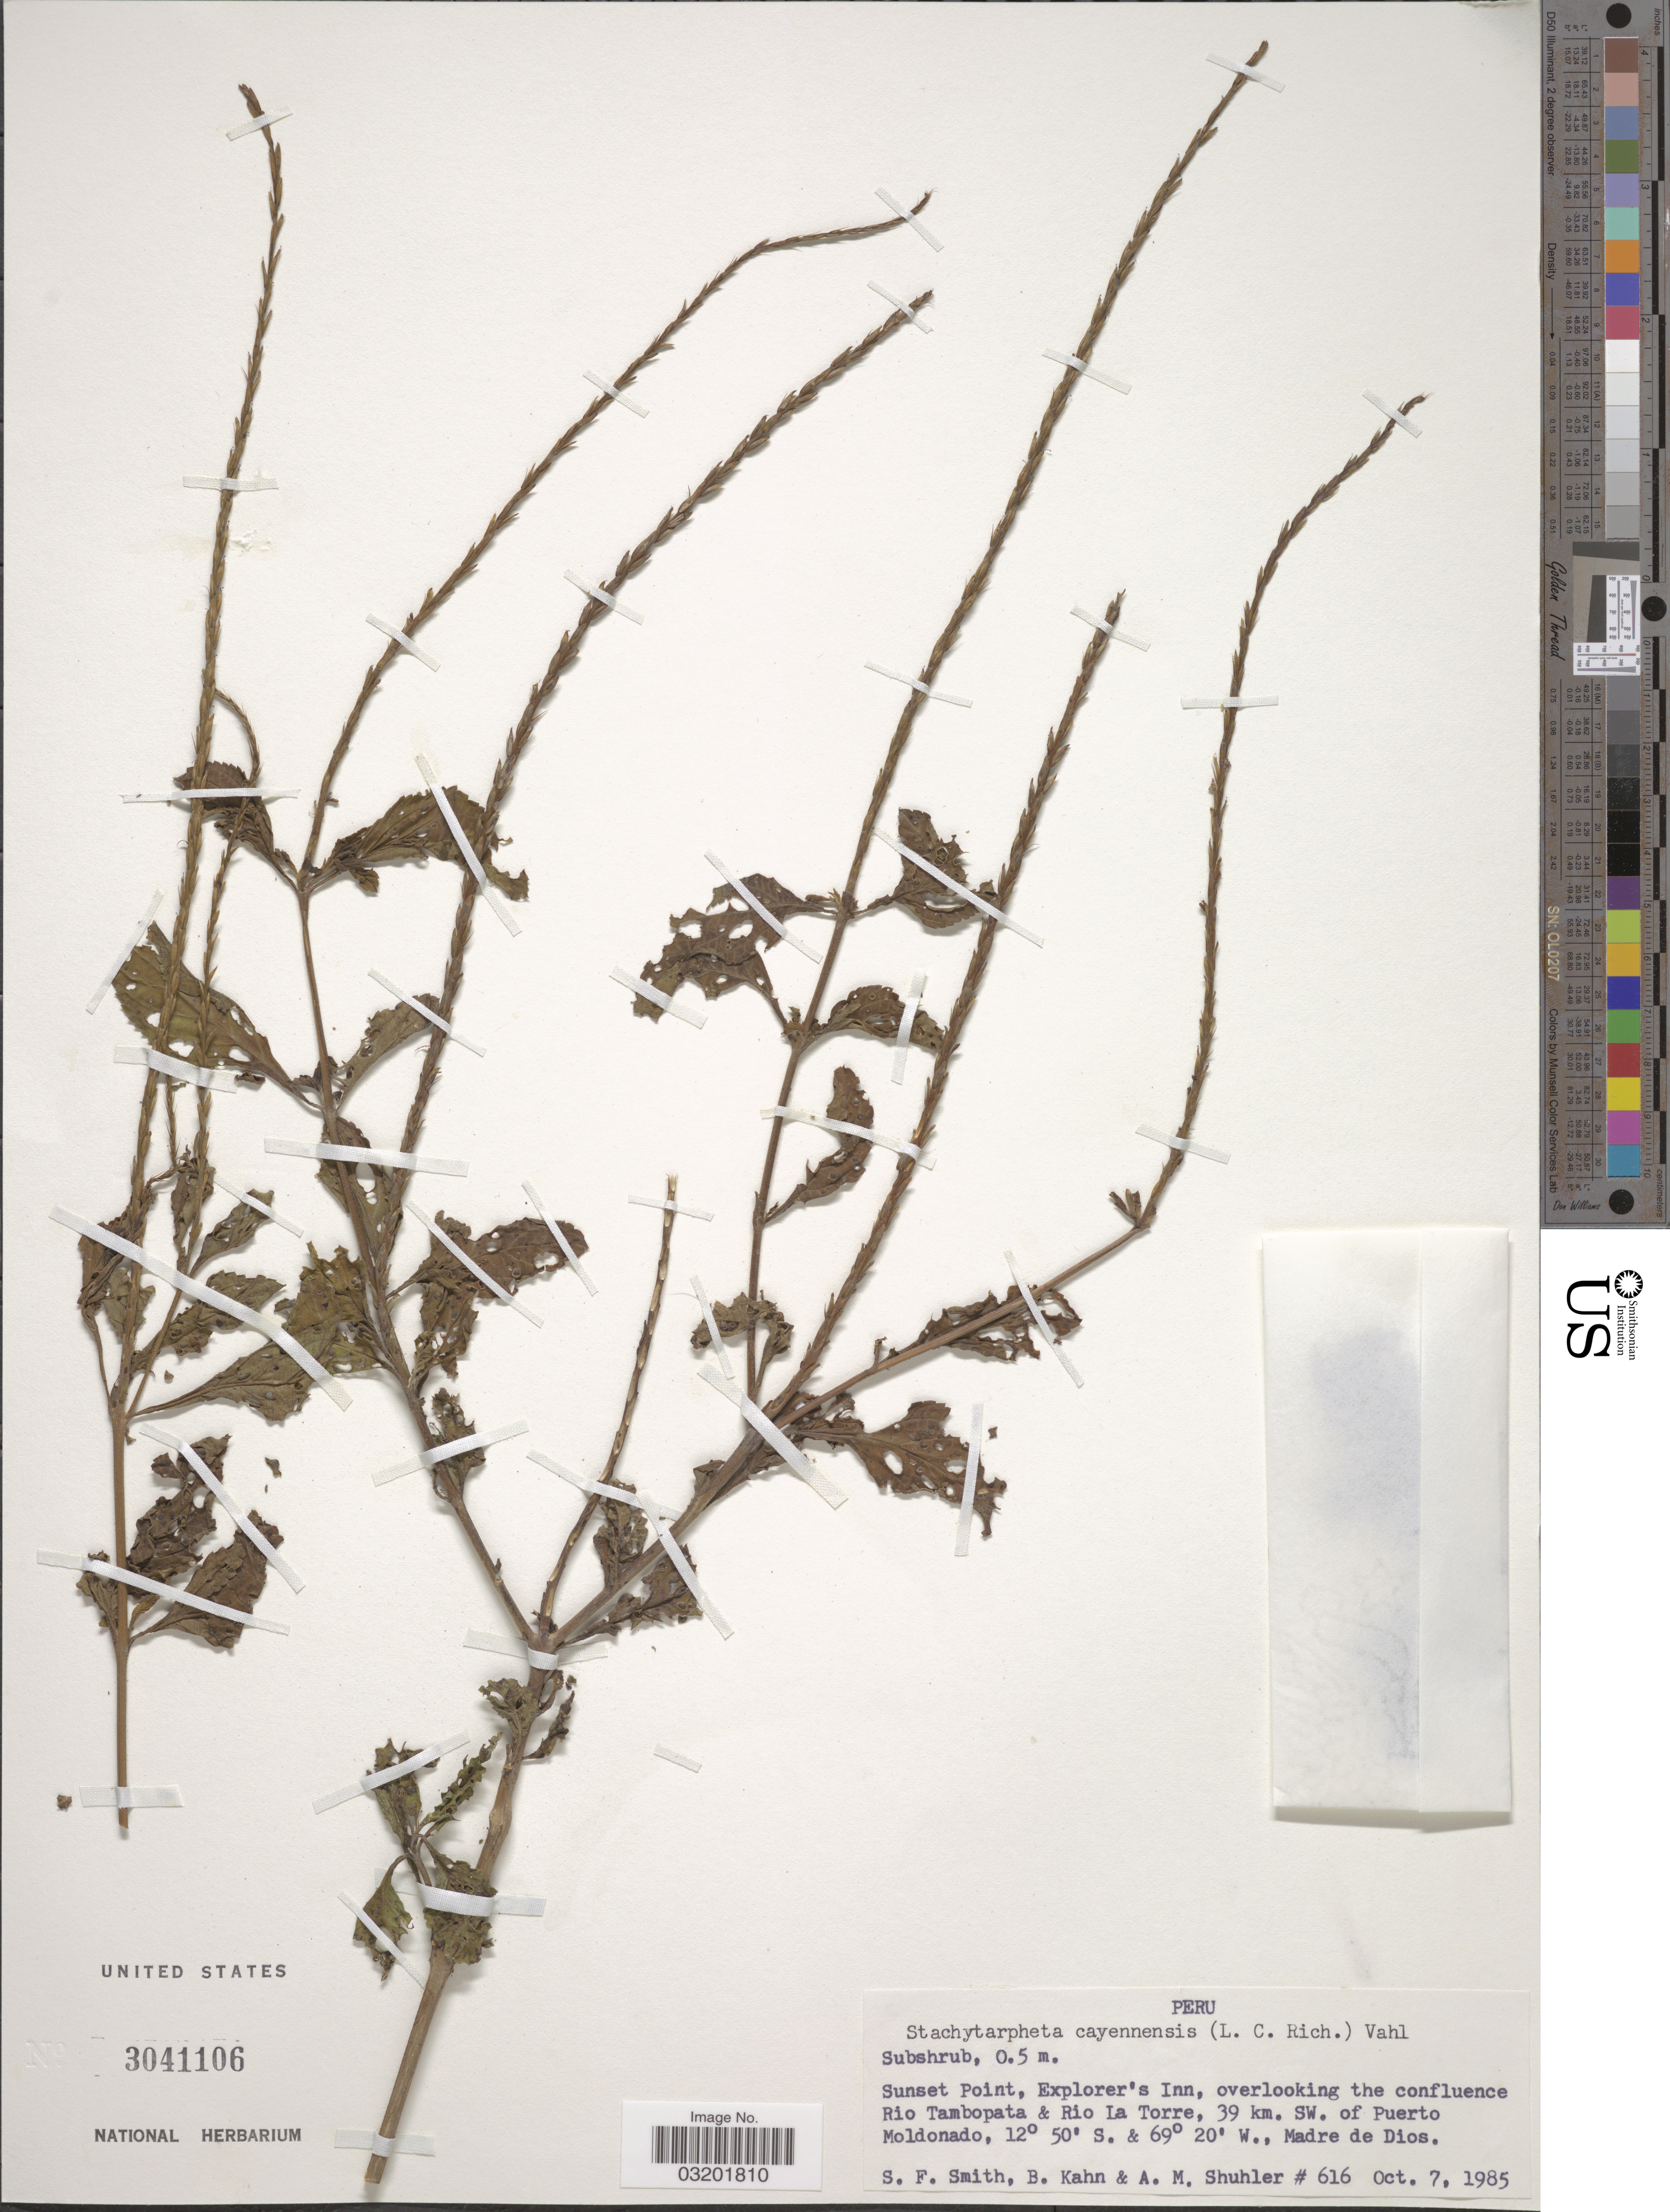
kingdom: Plantae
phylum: Tracheophyta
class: Magnoliopsida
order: Lamiales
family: Verbenaceae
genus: Stachytarpheta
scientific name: Stachytarpheta cayennensis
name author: (Rich.) Vahl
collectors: S.F. Smith, B. Kahn & A. Shuhler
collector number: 616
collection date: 1985-10-07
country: Peru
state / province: Madre de Dios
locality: Sunset Point, Explorer's Inn, overlooking the confluence Rio Tambopata & Rio La Torre, 39 km. SW. of Puerto Moldonado.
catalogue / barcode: US 3041106